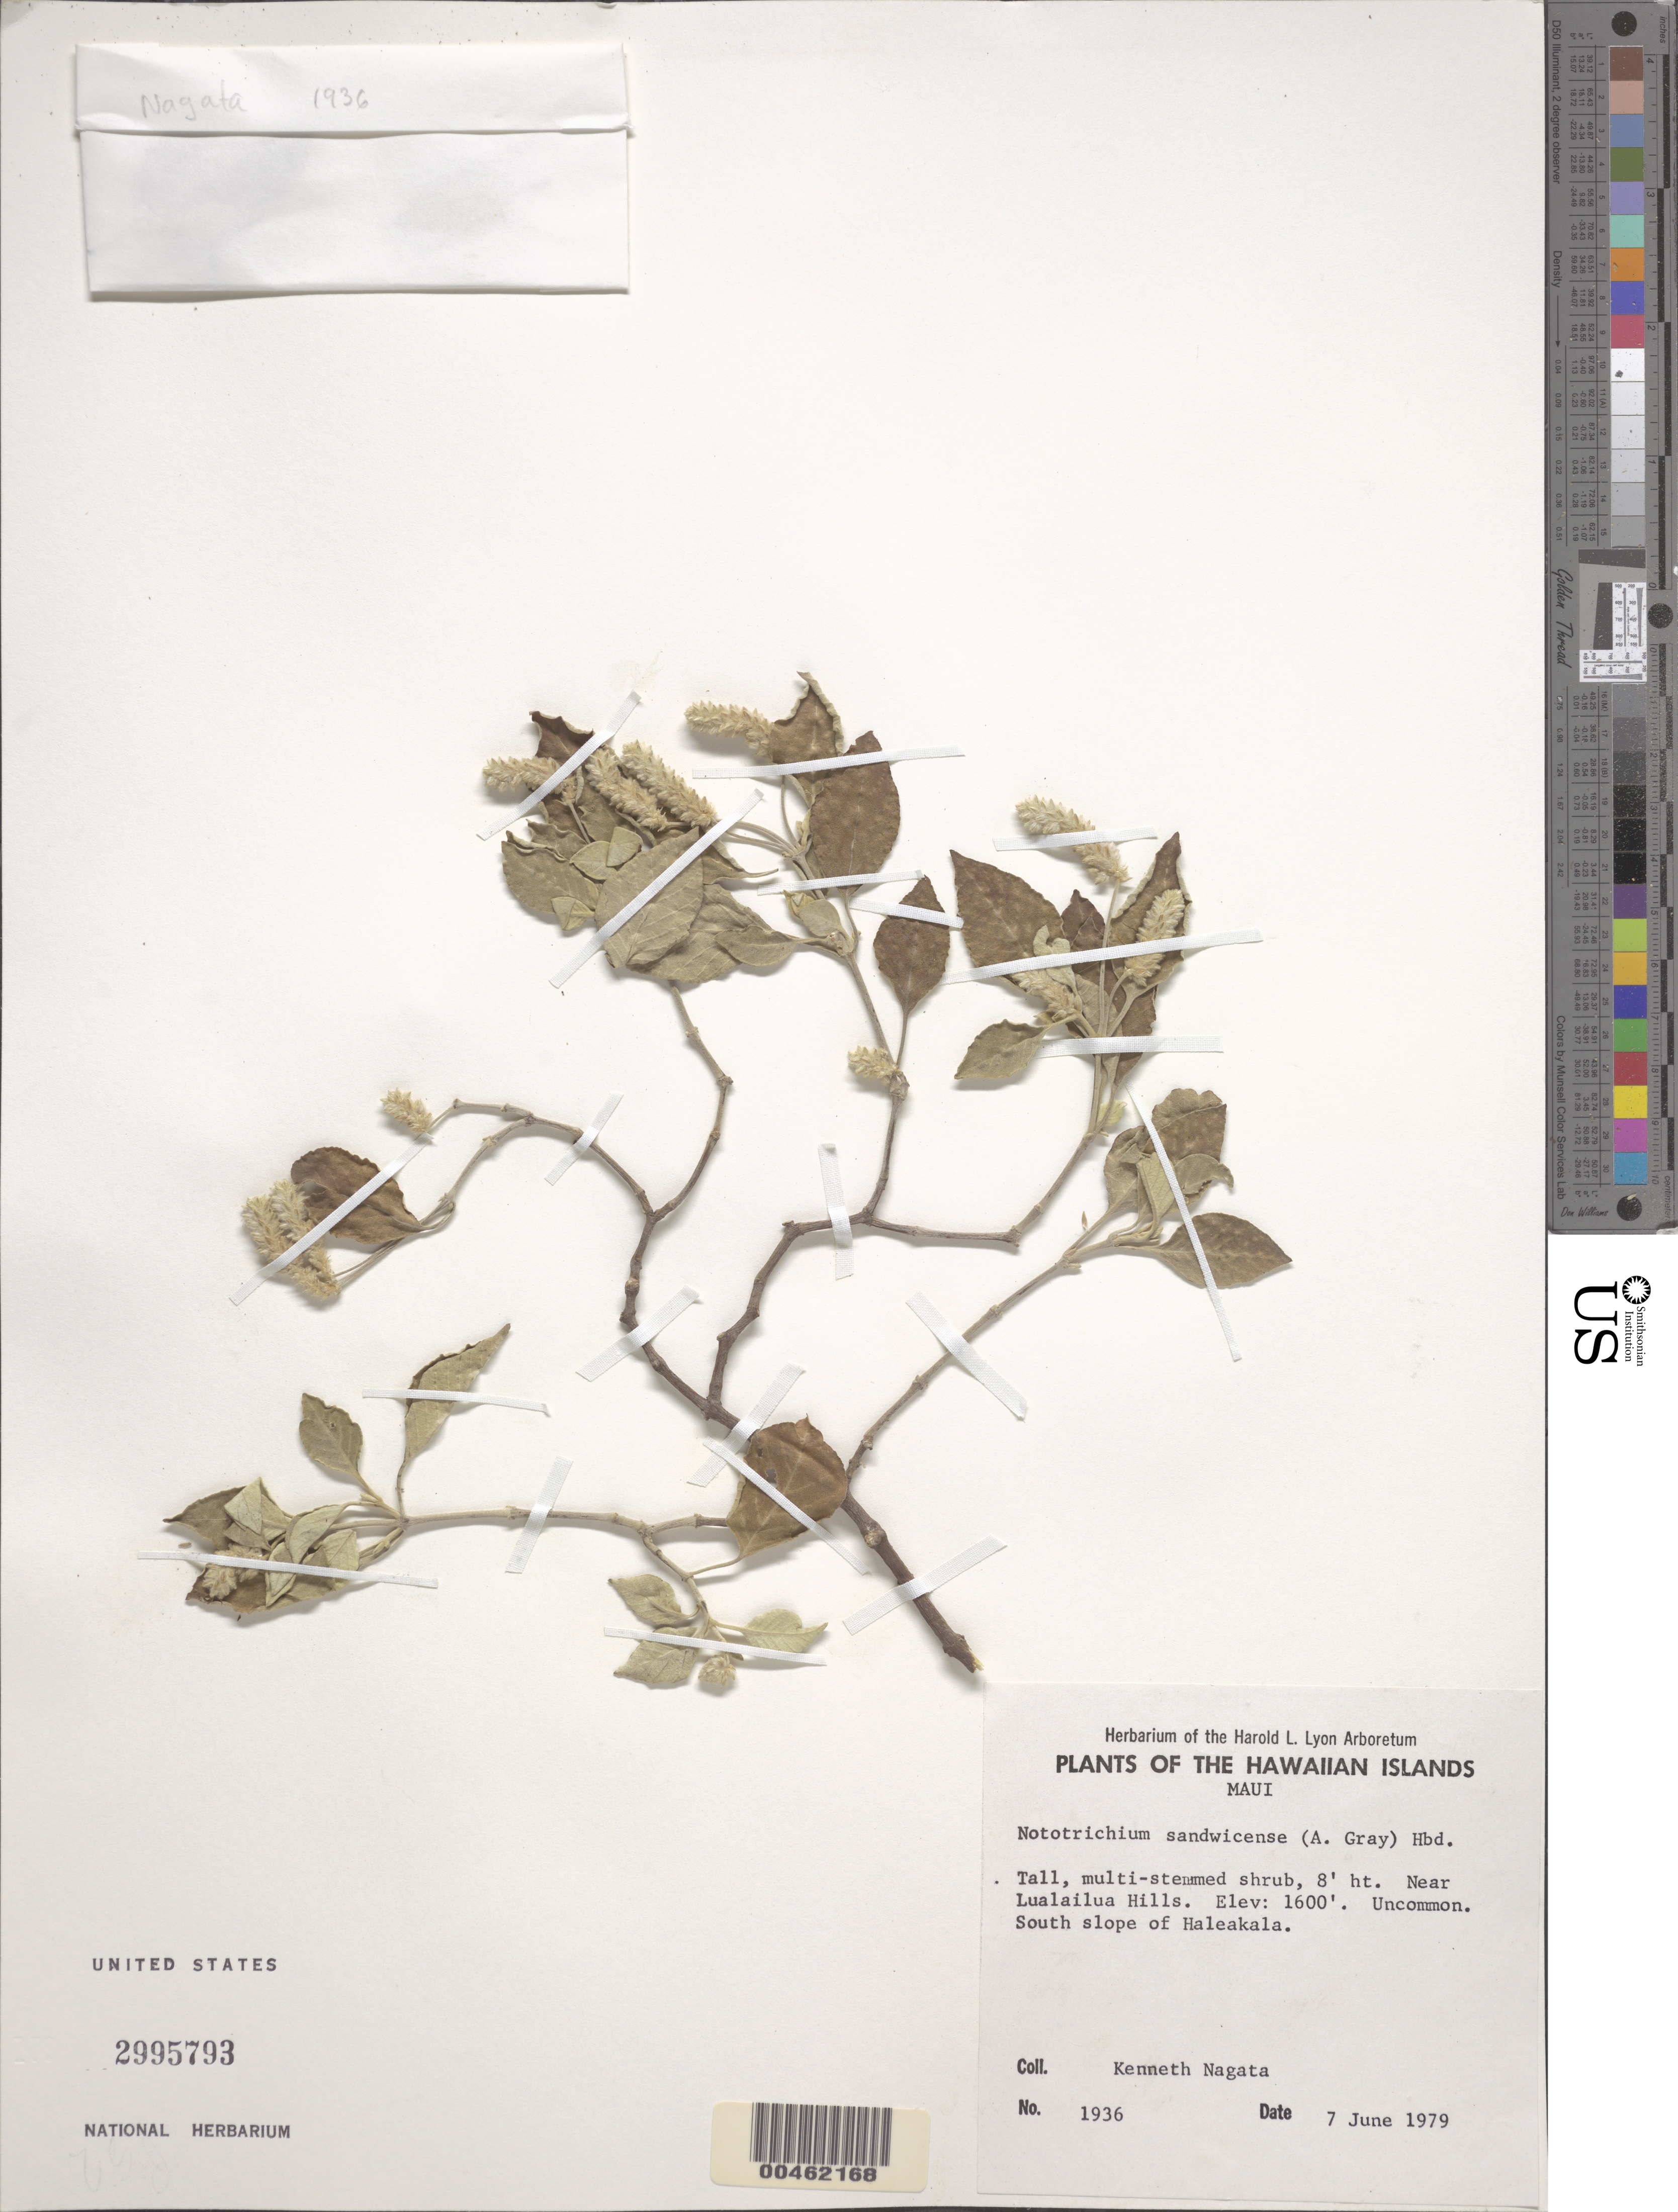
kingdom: Plantae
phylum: Tracheophyta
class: Magnoliopsida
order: Caryophyllales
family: Amaranthaceae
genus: Achyranthes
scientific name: Achyranthes sandwicensis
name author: (A. Gray) Di Vincenzo et al.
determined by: Wagner, W. L., (BOT), Smithsonian Institution - National Museum of Natural History (UNITED STATES)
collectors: K. Nagata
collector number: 1936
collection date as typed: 7 Jun 1979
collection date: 1979-06-07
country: United States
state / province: Hawaii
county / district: Maui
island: Maui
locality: S slope of Haleakala, Near Lualailua Hills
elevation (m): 488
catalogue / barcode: US 2995793